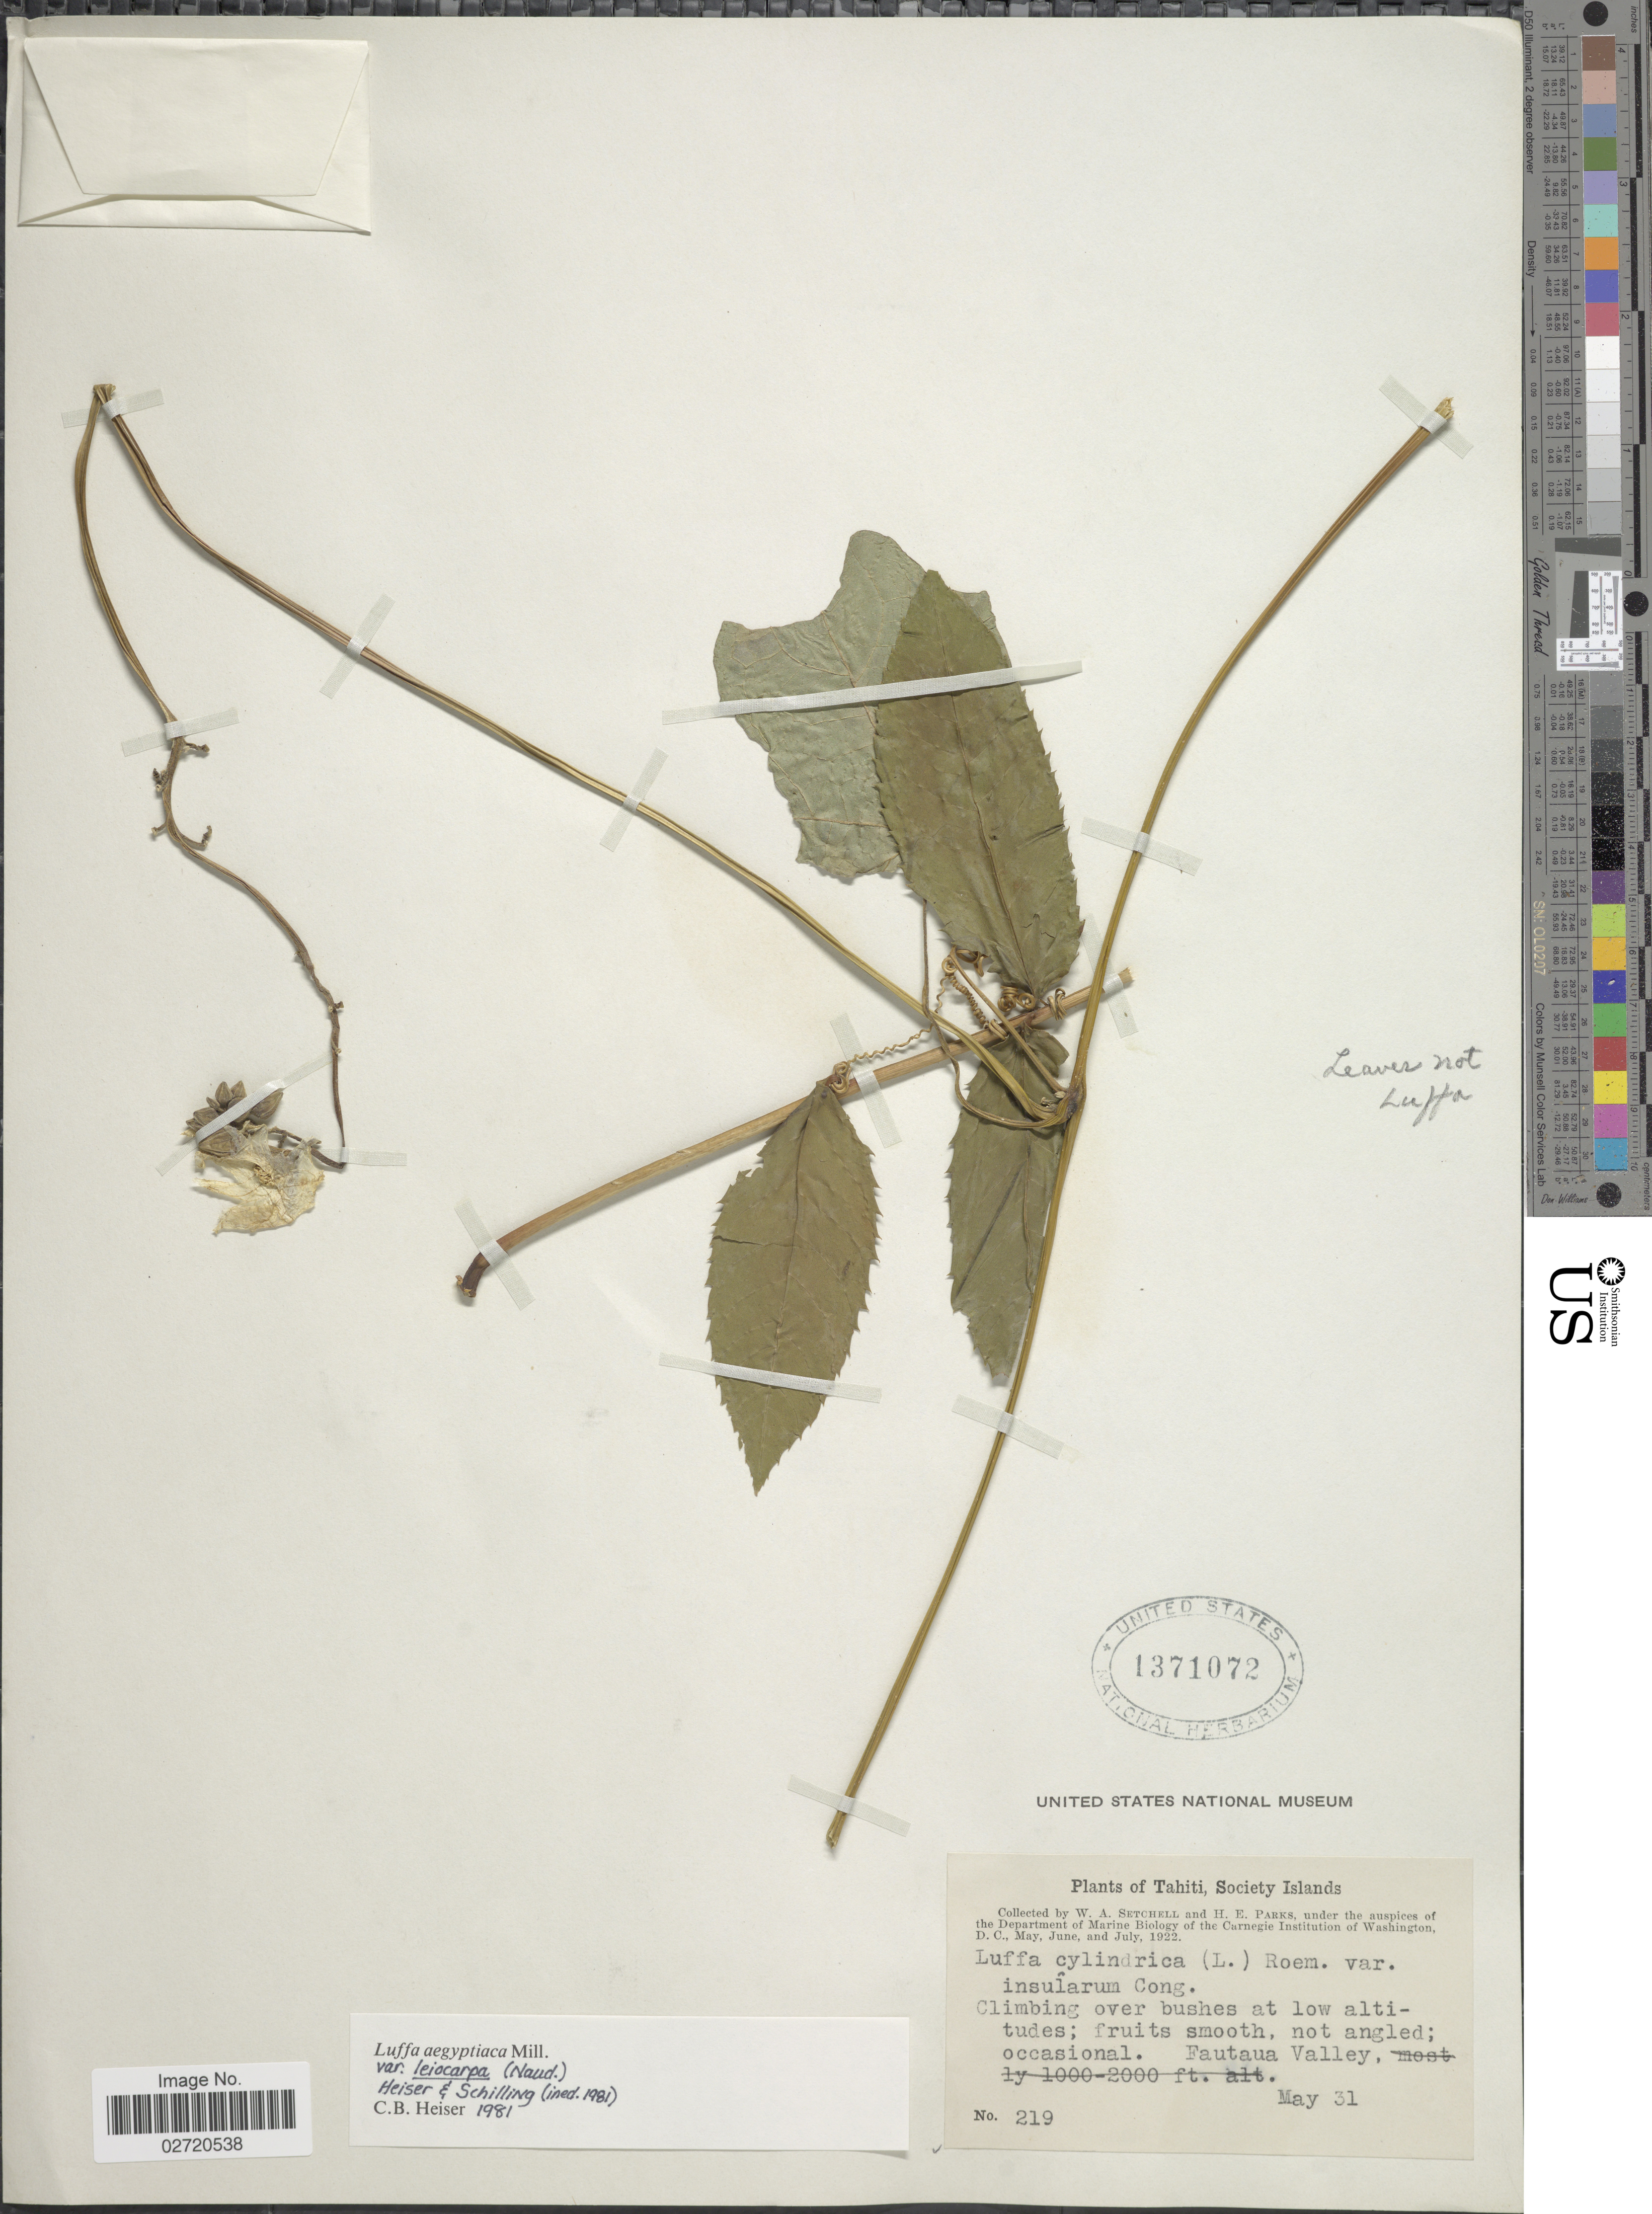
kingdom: Plantae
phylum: Tracheophyta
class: Magnoliopsida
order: Cucurbitales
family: Cucurbitaceae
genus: Luffa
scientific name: Luffa aegyptiaca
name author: Mill.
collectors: W. Setchell & H. E. Parks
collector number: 219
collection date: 1922-05-31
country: French Polynesia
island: Tahiti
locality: Tahiti, Society Islands. Fautaua Valley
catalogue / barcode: US 1371072